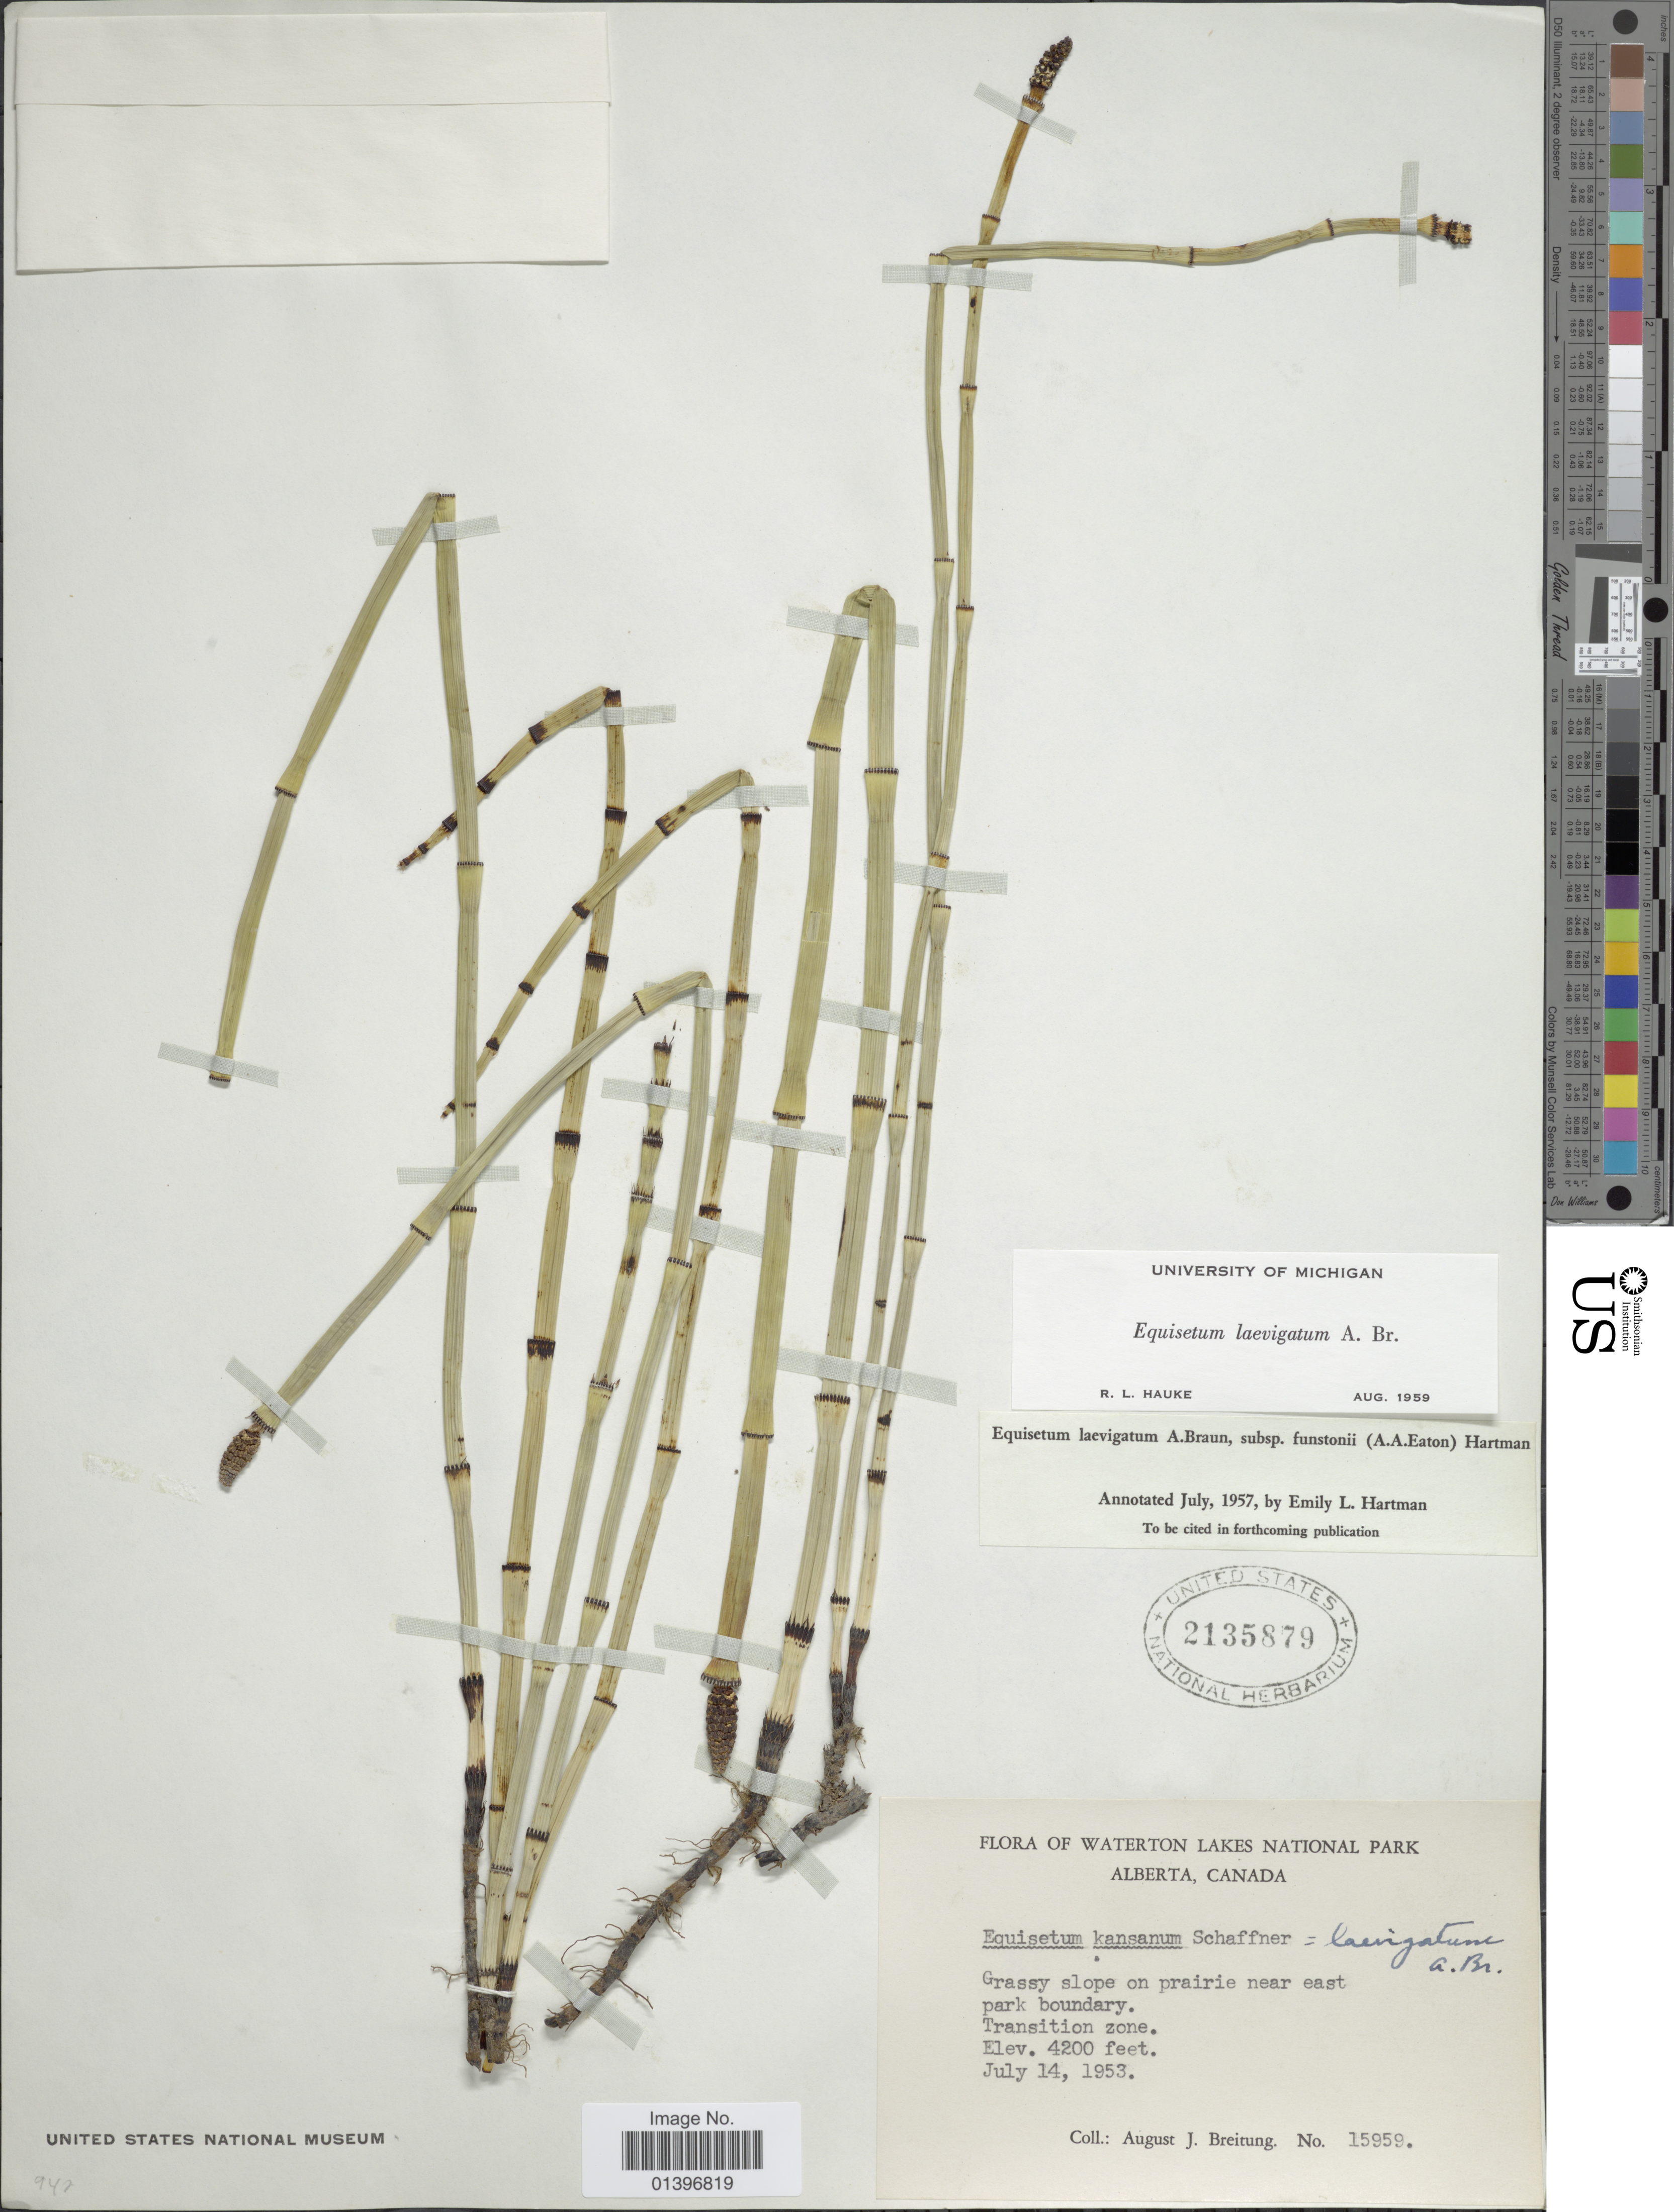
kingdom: Plantae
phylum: Tracheophyta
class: Polypodiopsida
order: Equisetales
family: Equisetaceae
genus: Equisetum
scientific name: Equisetum laevigatum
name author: A. Braun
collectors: A. Breitung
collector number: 15959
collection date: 1953-07-14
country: Canada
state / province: Alberta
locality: Waterton Lakes National Park. Transition zone.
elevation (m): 1280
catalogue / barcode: US 2135879